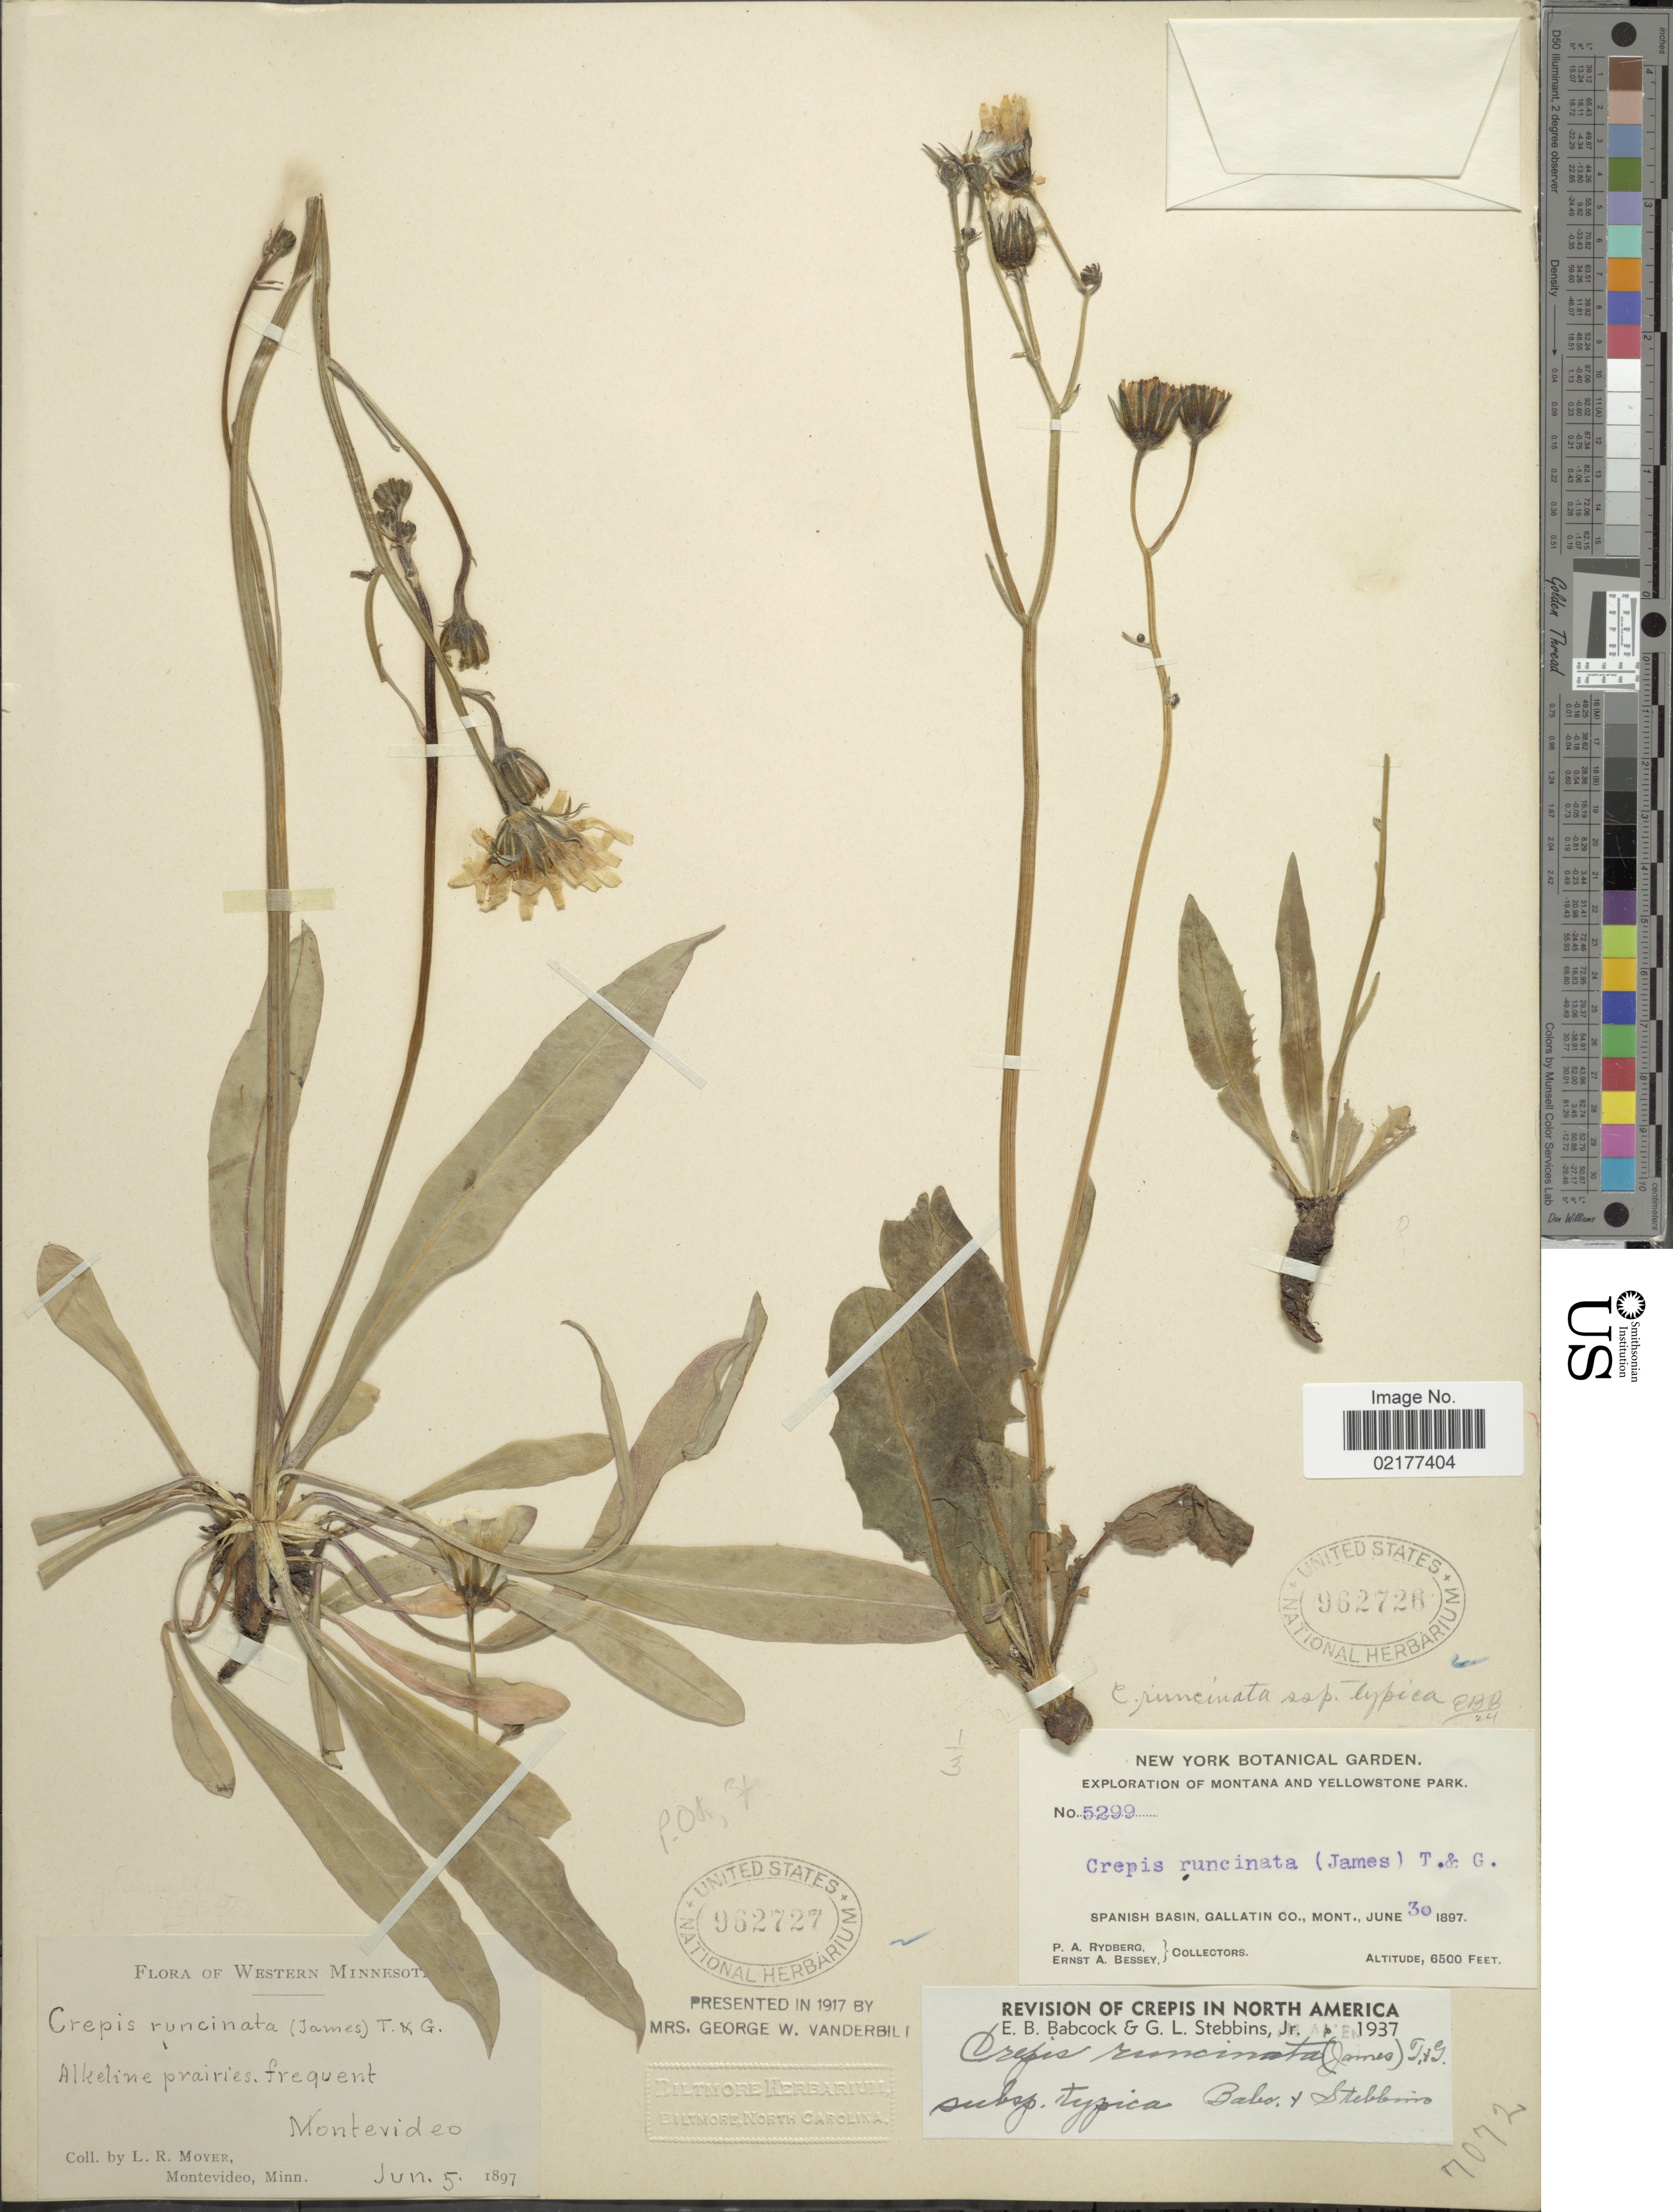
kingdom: Plantae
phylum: Tracheophyta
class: Magnoliopsida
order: Asterales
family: Asteraceae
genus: Crepis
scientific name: Crepis runcinata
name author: Torr. & A. Gray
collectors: P. A. Rydberg & E. A. Bessey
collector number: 5299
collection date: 1897-06-30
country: United States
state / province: Montana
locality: Montana and Yellowstone Park, Spanish Basin, Gallatin Co., Mont.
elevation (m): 1981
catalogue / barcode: US 962726-2